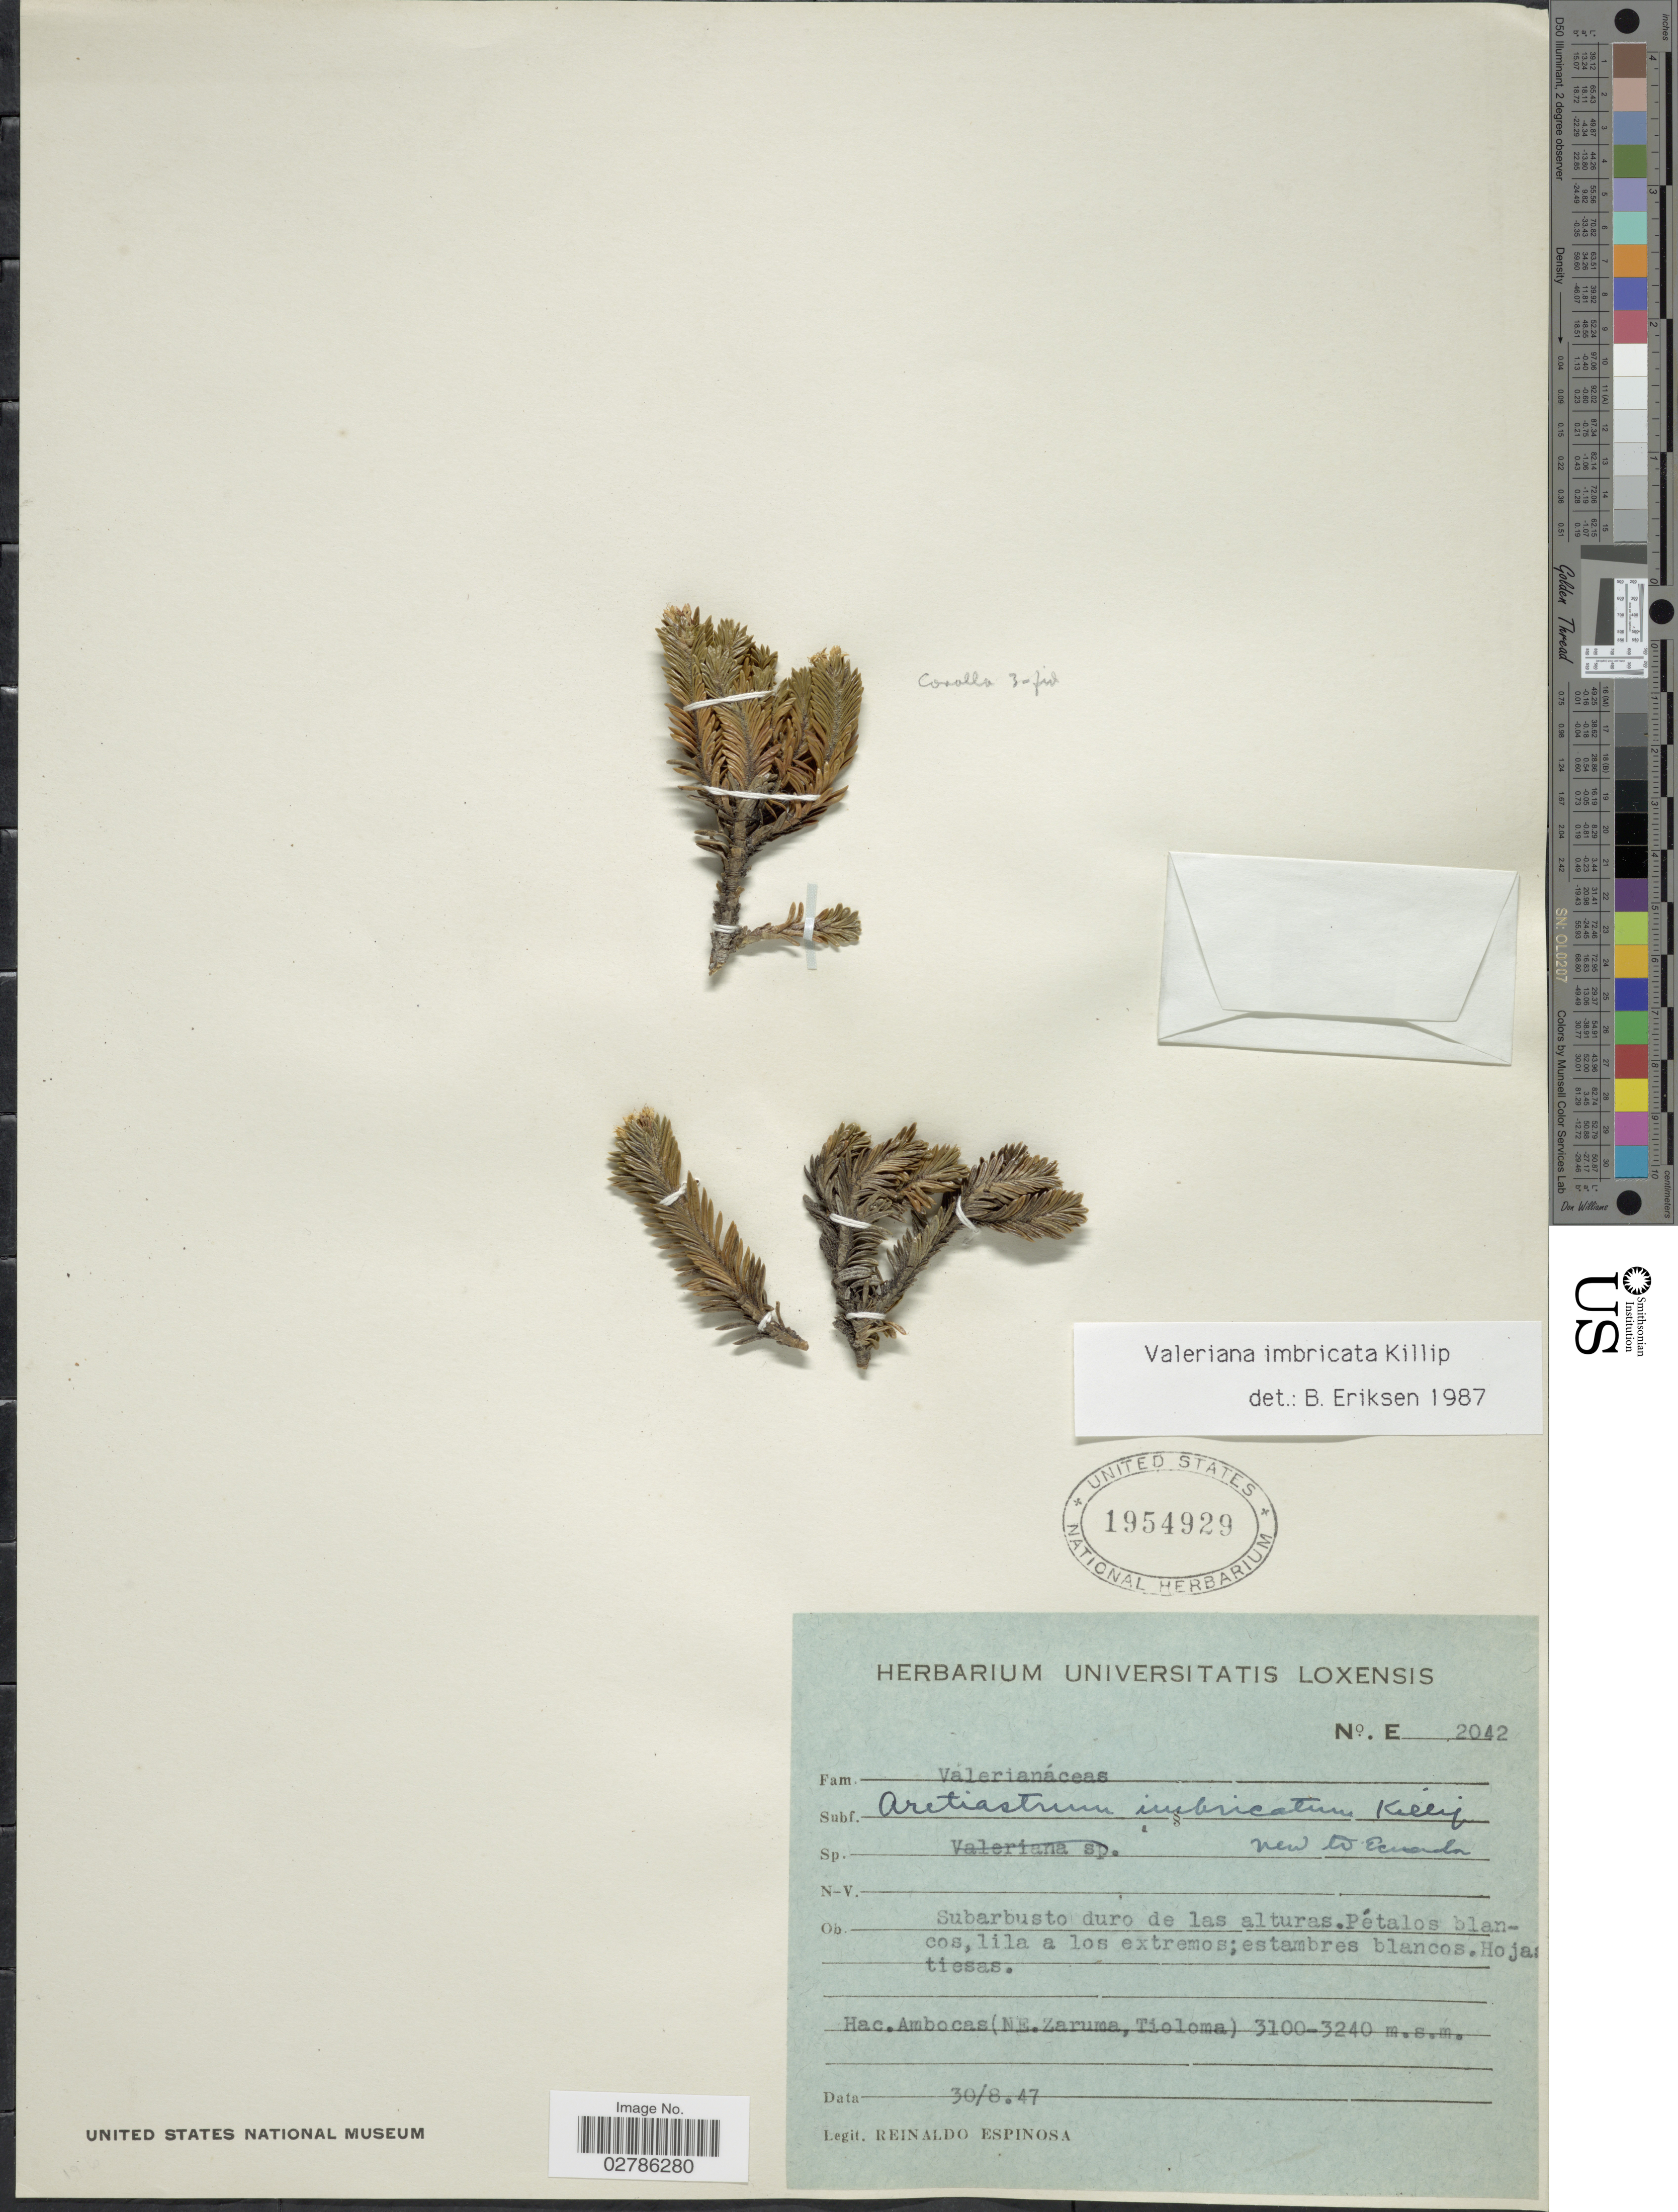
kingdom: Plantae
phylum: Tracheophyta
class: Magnoliopsida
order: Dipsacales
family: Caprifoliaceae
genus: Aretiastrum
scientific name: Aretiastrum imbricatum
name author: (Killip) Killip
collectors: R. Espinosa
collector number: E2042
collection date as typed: Transcribed d/m/y: 30/8/47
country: Ecuador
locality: Hac. Ambocas (NE. Zaruma, Tioloma).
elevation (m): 3100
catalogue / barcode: US 1954929